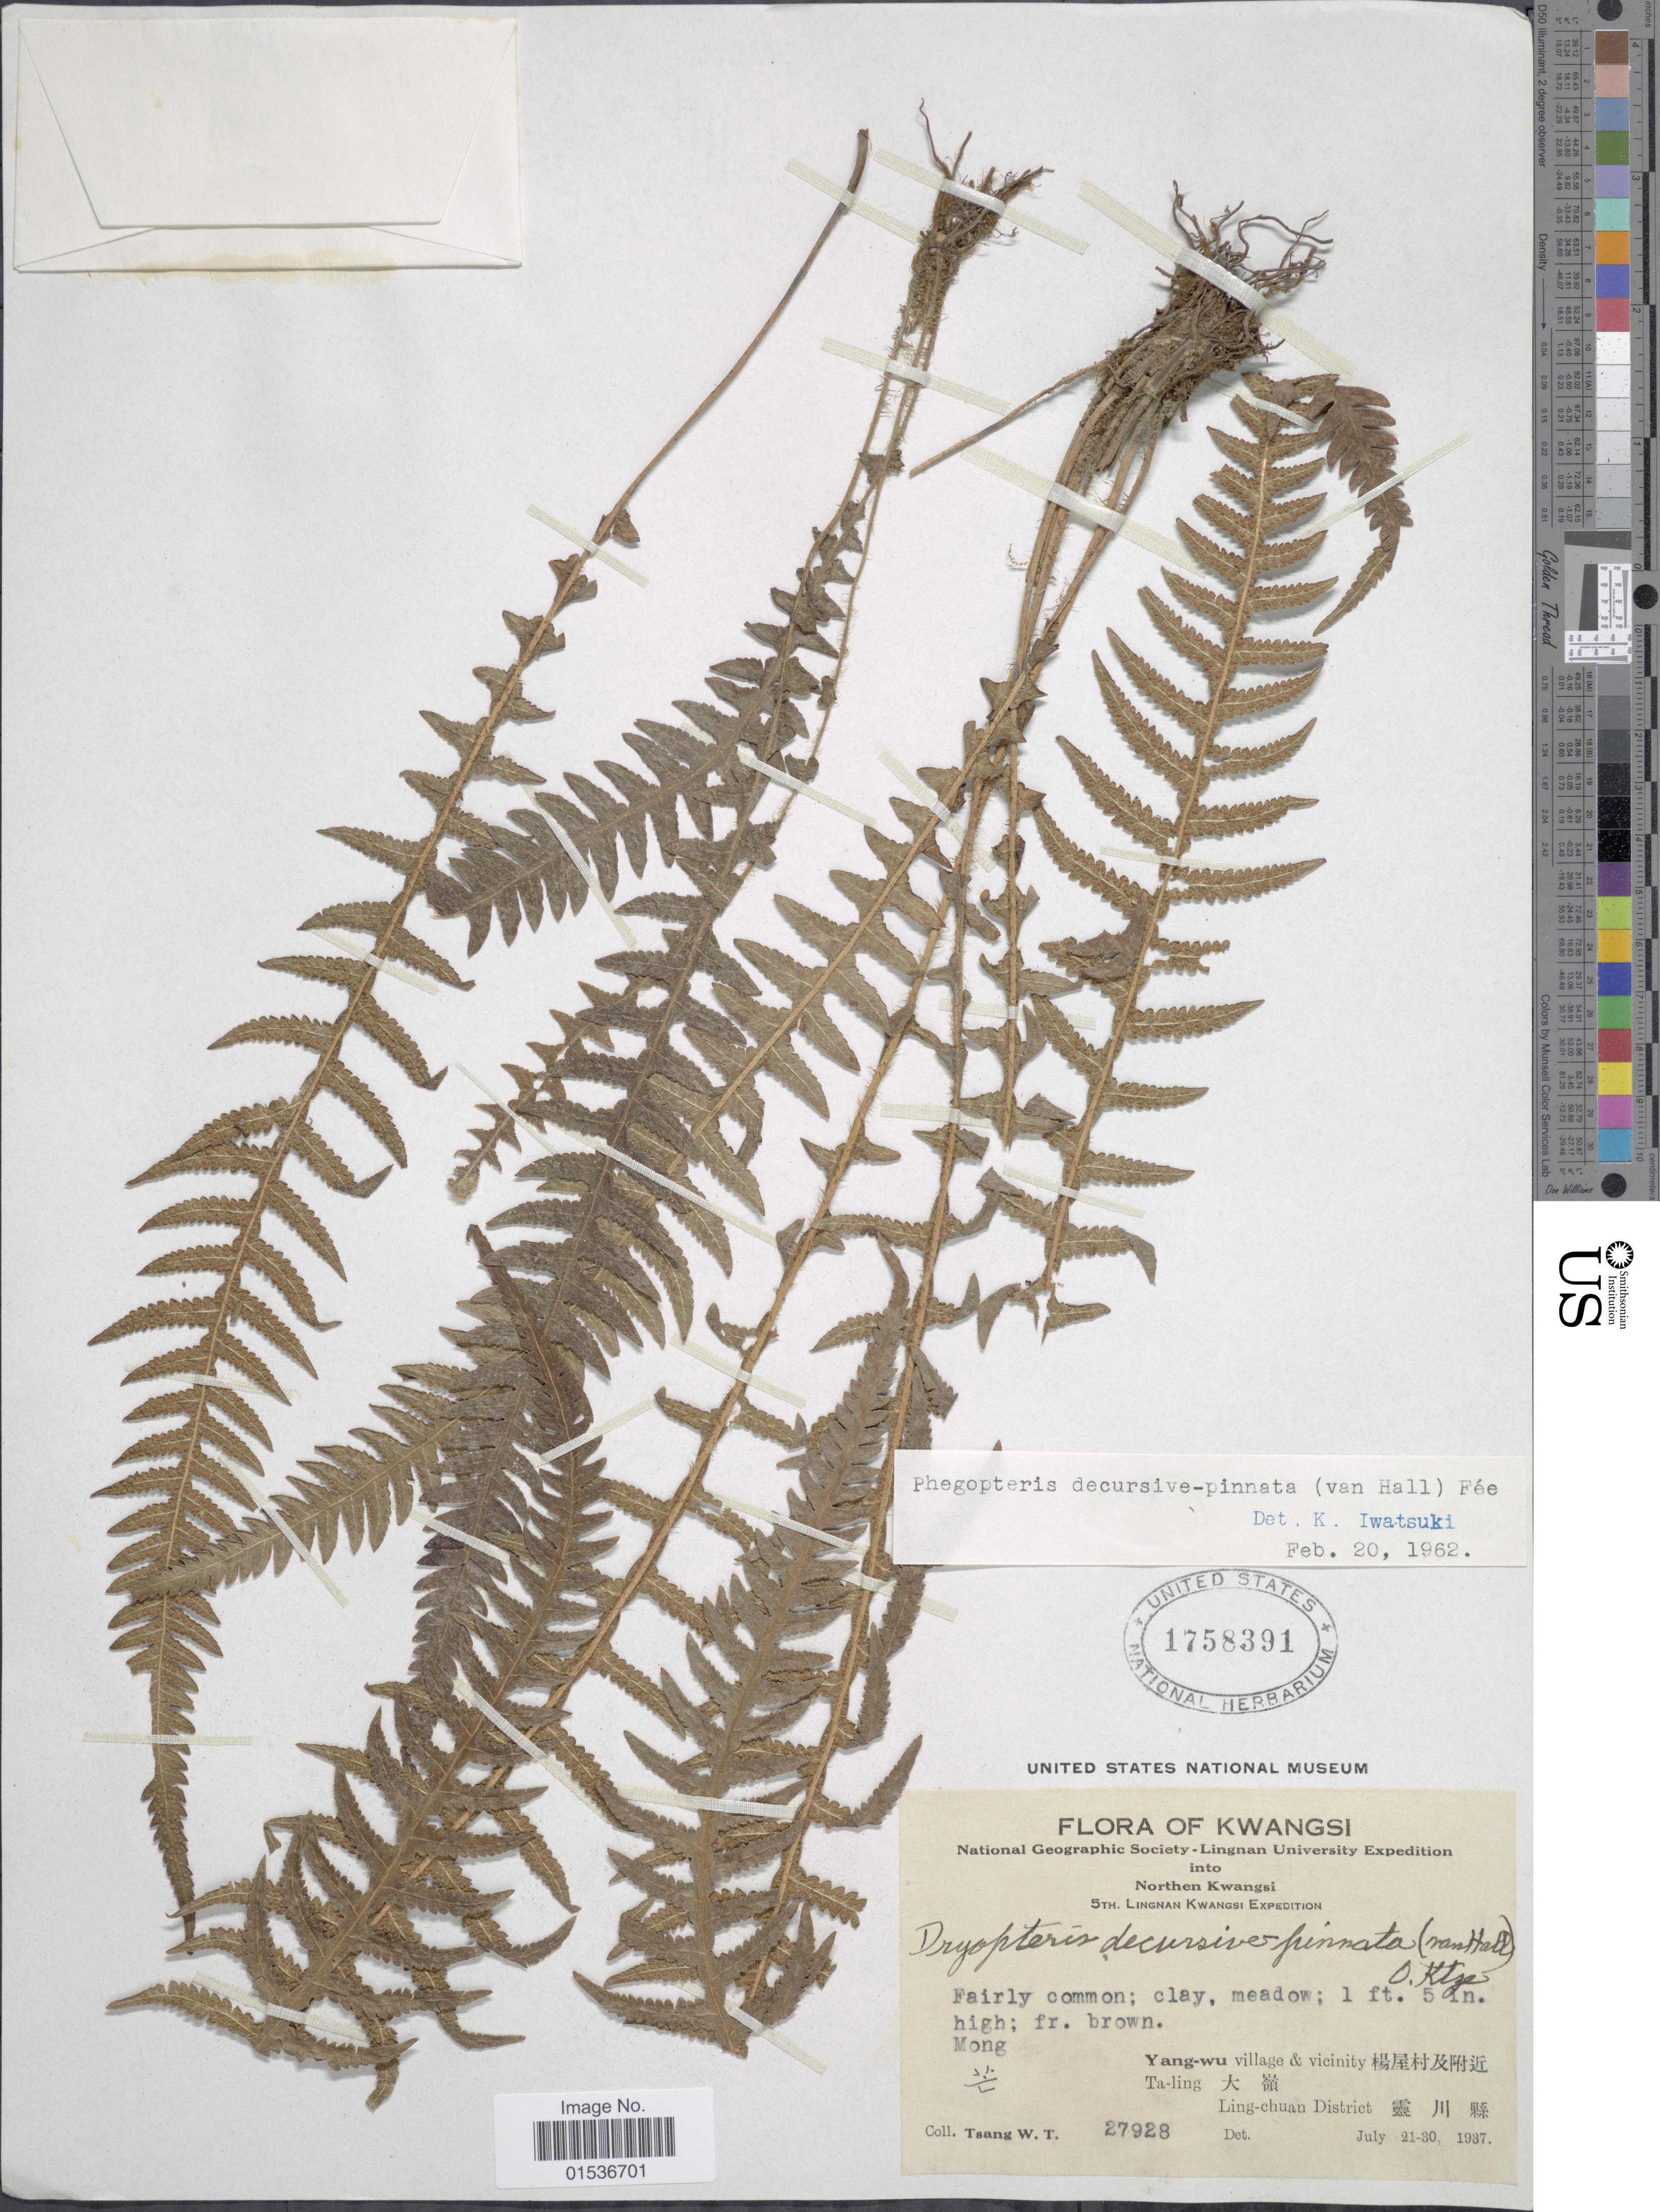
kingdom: Plantae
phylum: Tracheophyta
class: Polypodiopsida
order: Polypodiales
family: Thelypteridaceae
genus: Phegopteris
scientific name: Phegopteris decursivepinnata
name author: (H.C. Hall) Fée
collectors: W. T. Tsang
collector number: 27928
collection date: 1937-07-21/1937-07-30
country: China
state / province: Guangxi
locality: Kwasi,Northern Kwangsi, Lingnan Kwangsi. Mong.Yang-wu village & vicinity Ta-ling, Ling-chuan District .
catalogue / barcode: US 1758391